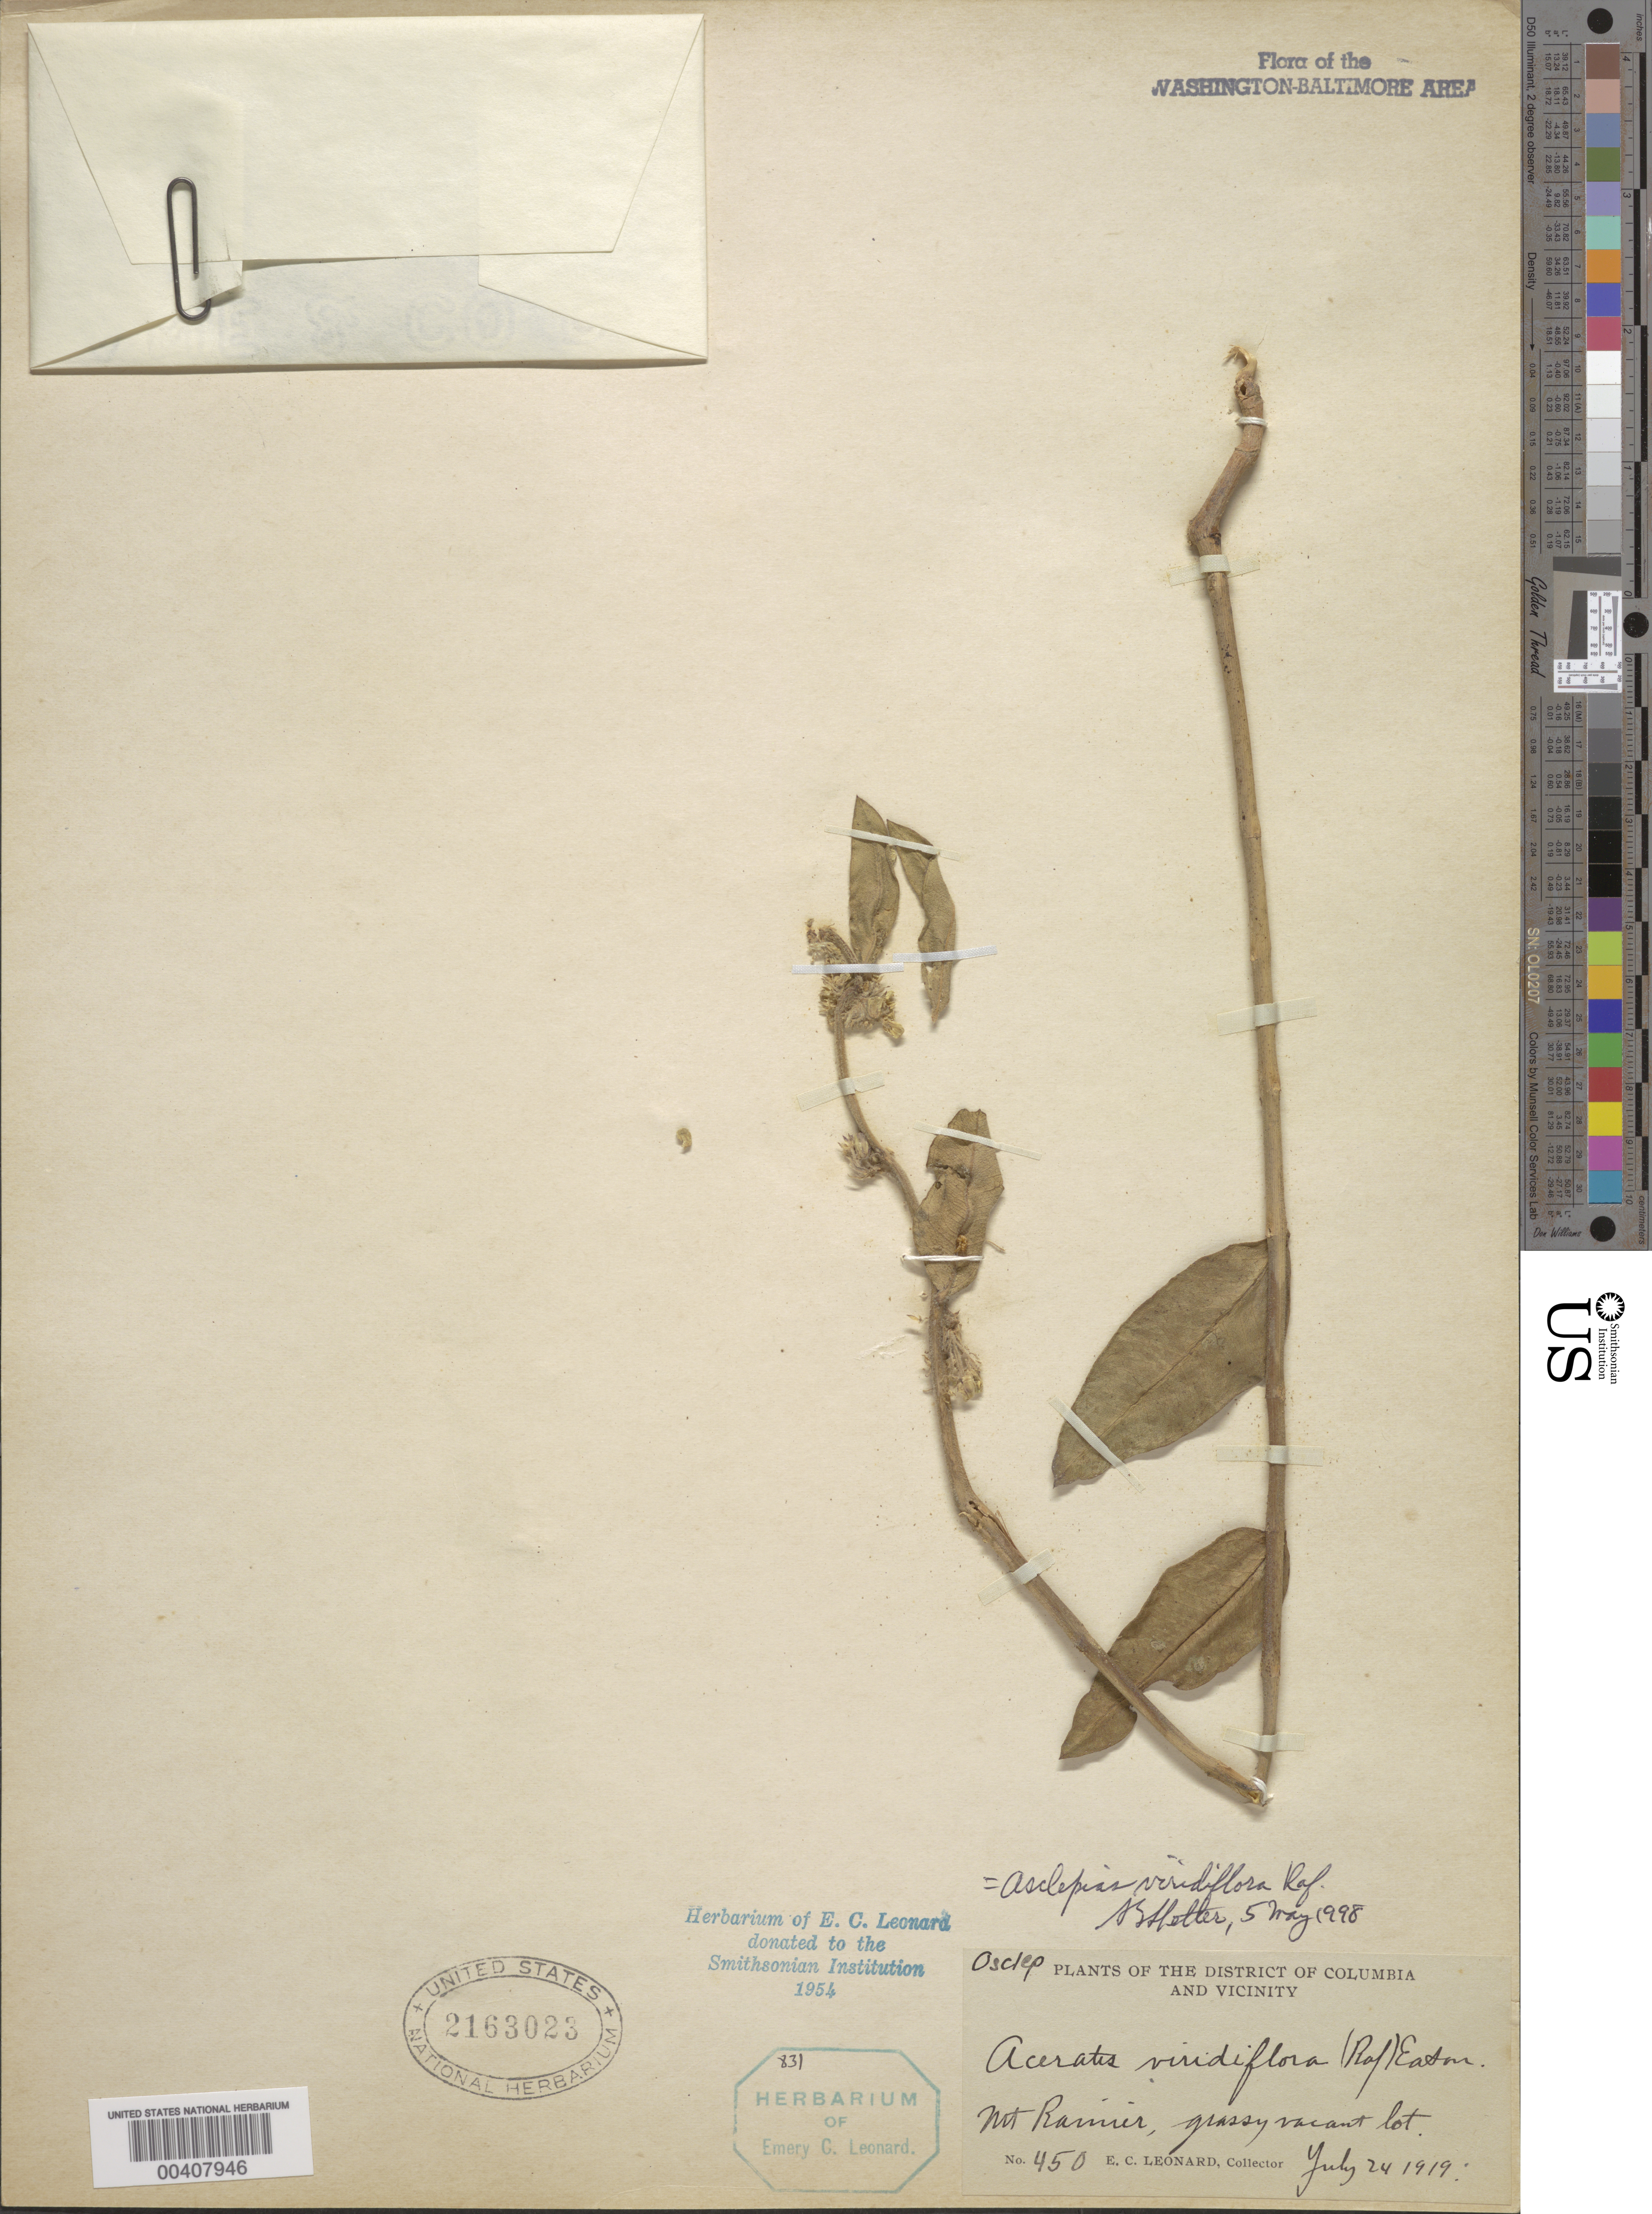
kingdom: Plantae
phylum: Tracheophyta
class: Magnoliopsida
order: Gentianales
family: Apocynaceae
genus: Asclepias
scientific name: Asclepias viridiflora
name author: Raf.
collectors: E. C. Leonard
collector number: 450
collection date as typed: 24 Jul 1919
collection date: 1919-07-24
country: United States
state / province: Maryland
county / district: Prince George's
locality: Mount Rainier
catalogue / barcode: US 2163023